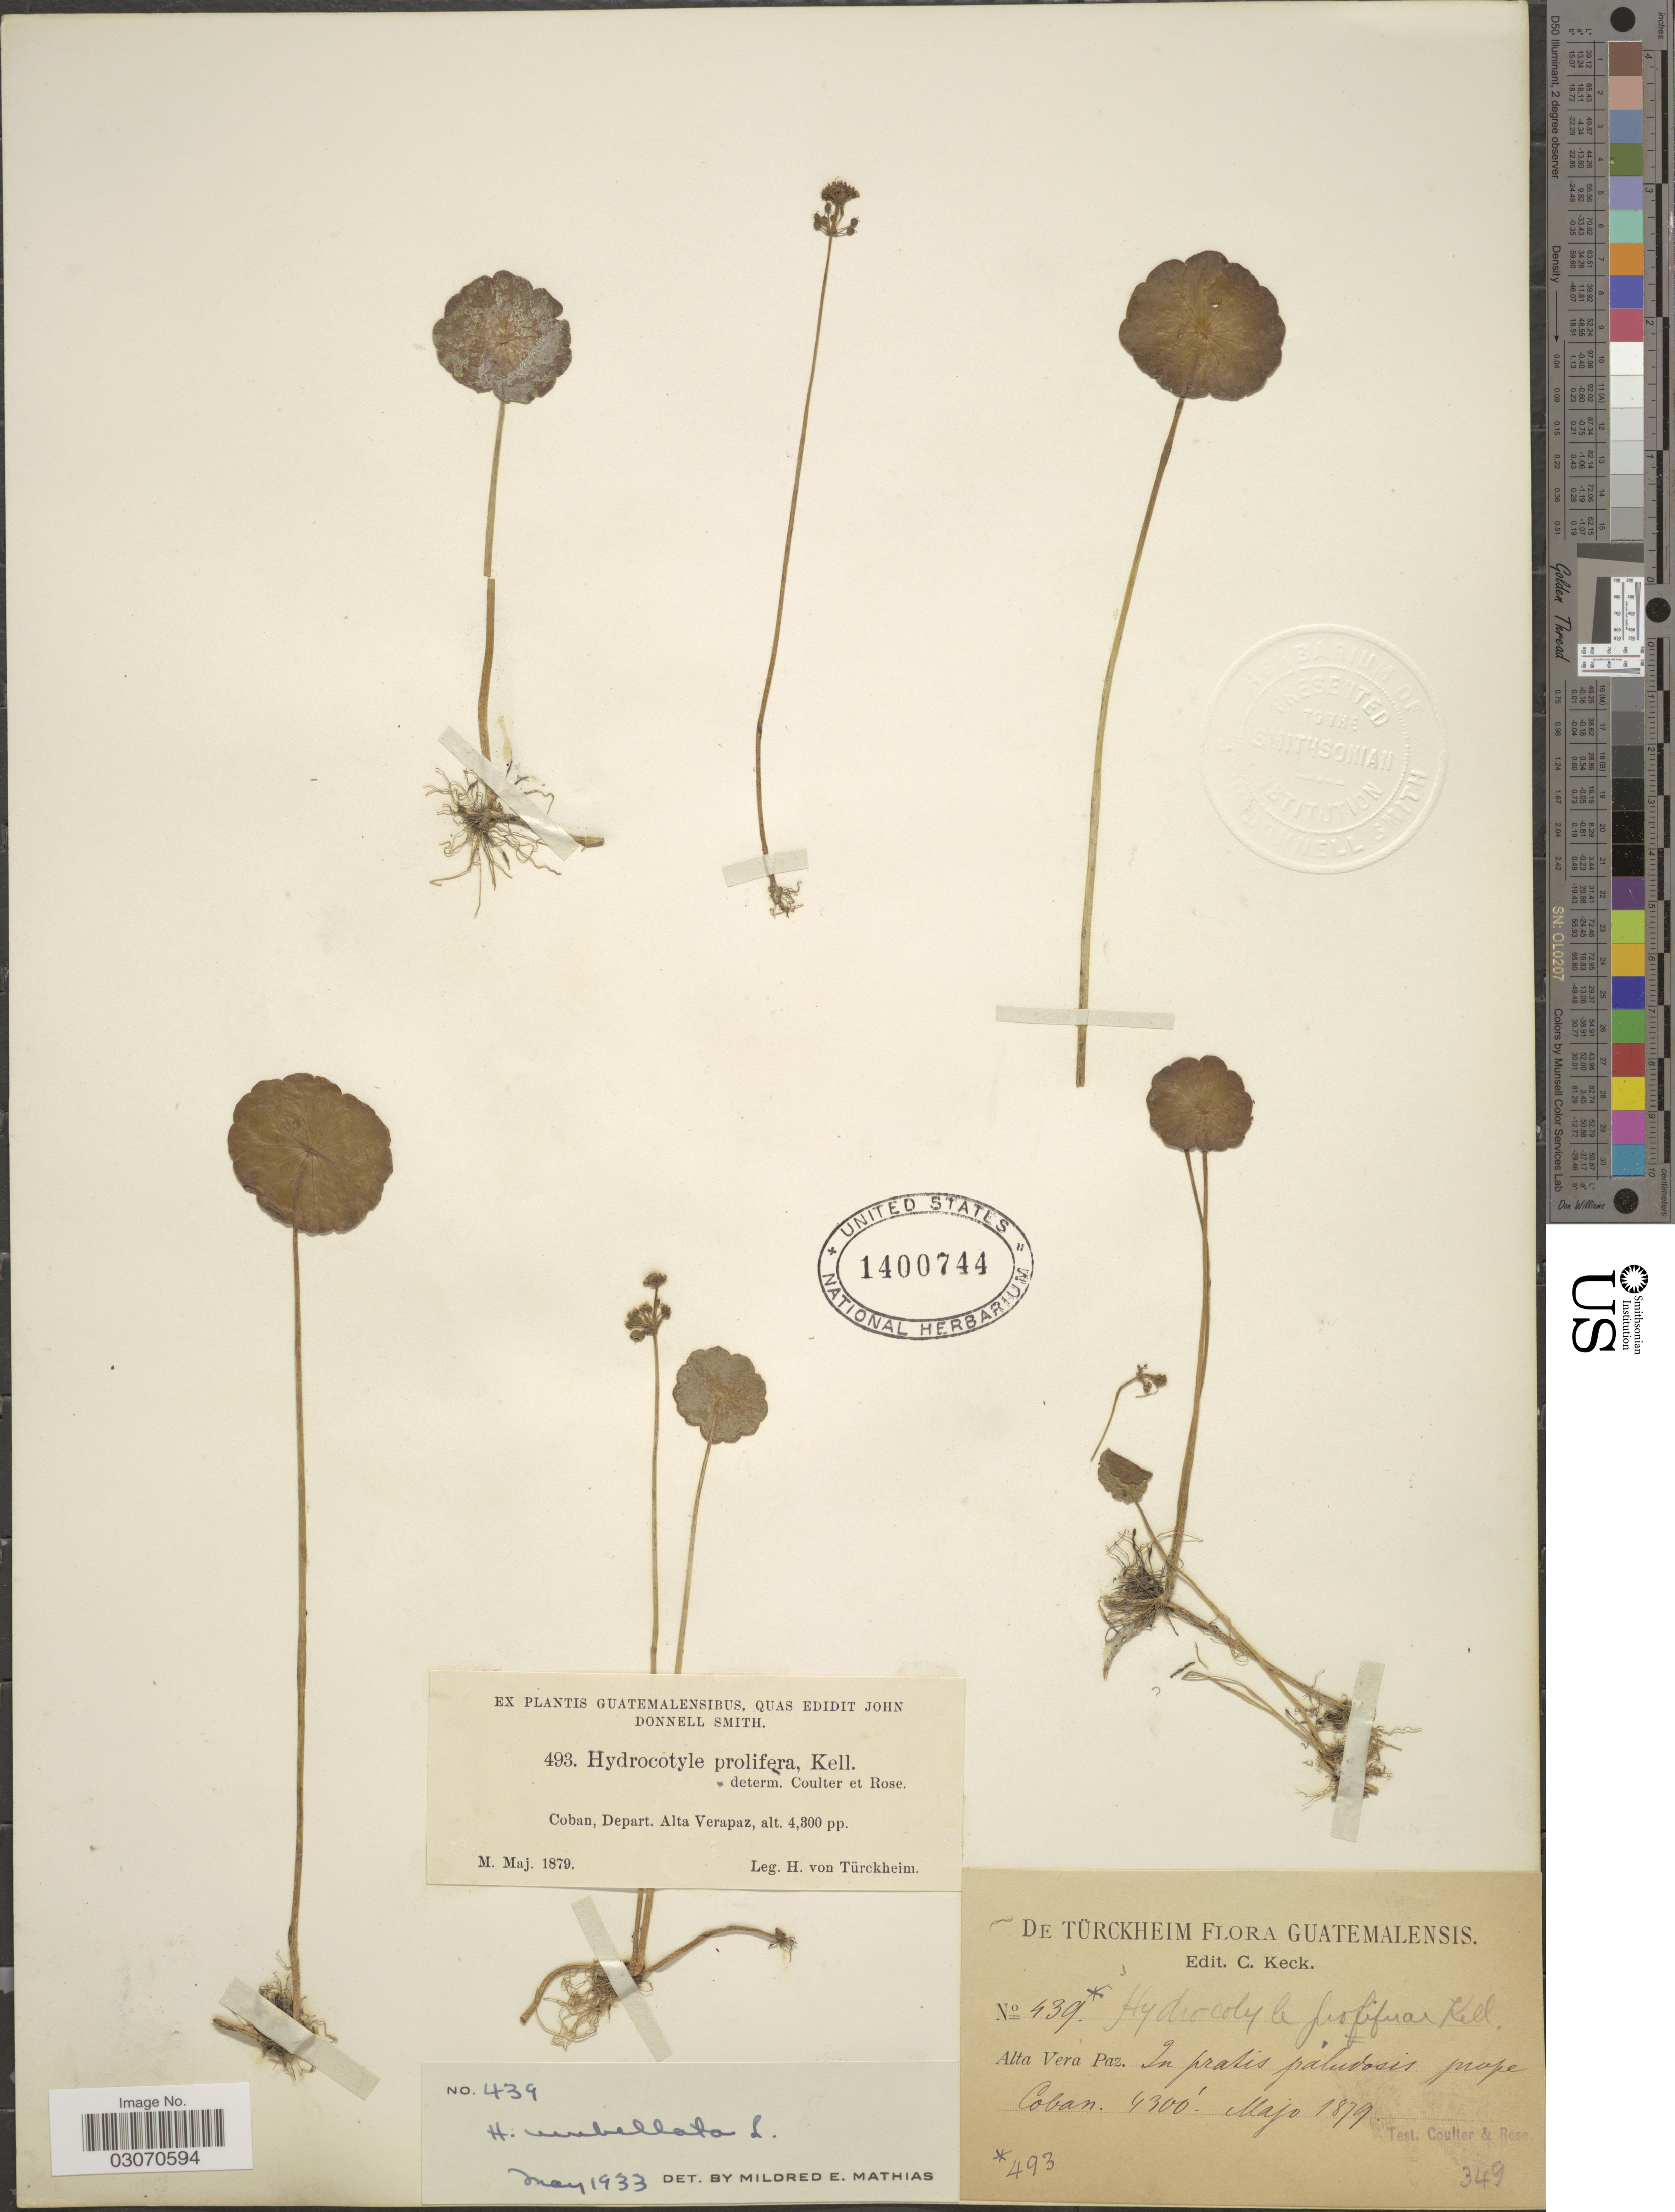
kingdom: Plantae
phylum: Tracheophyta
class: Magnoliopsida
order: Apiales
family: Araliaceae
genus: Hydrocotyle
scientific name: Hydrocotyle umbellata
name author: L.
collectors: H. von Türckheim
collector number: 493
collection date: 1879-05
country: Guatemala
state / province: Alta Verapaz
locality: Coban, Depart. Alta Verpaz.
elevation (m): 1311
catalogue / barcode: US 1400744